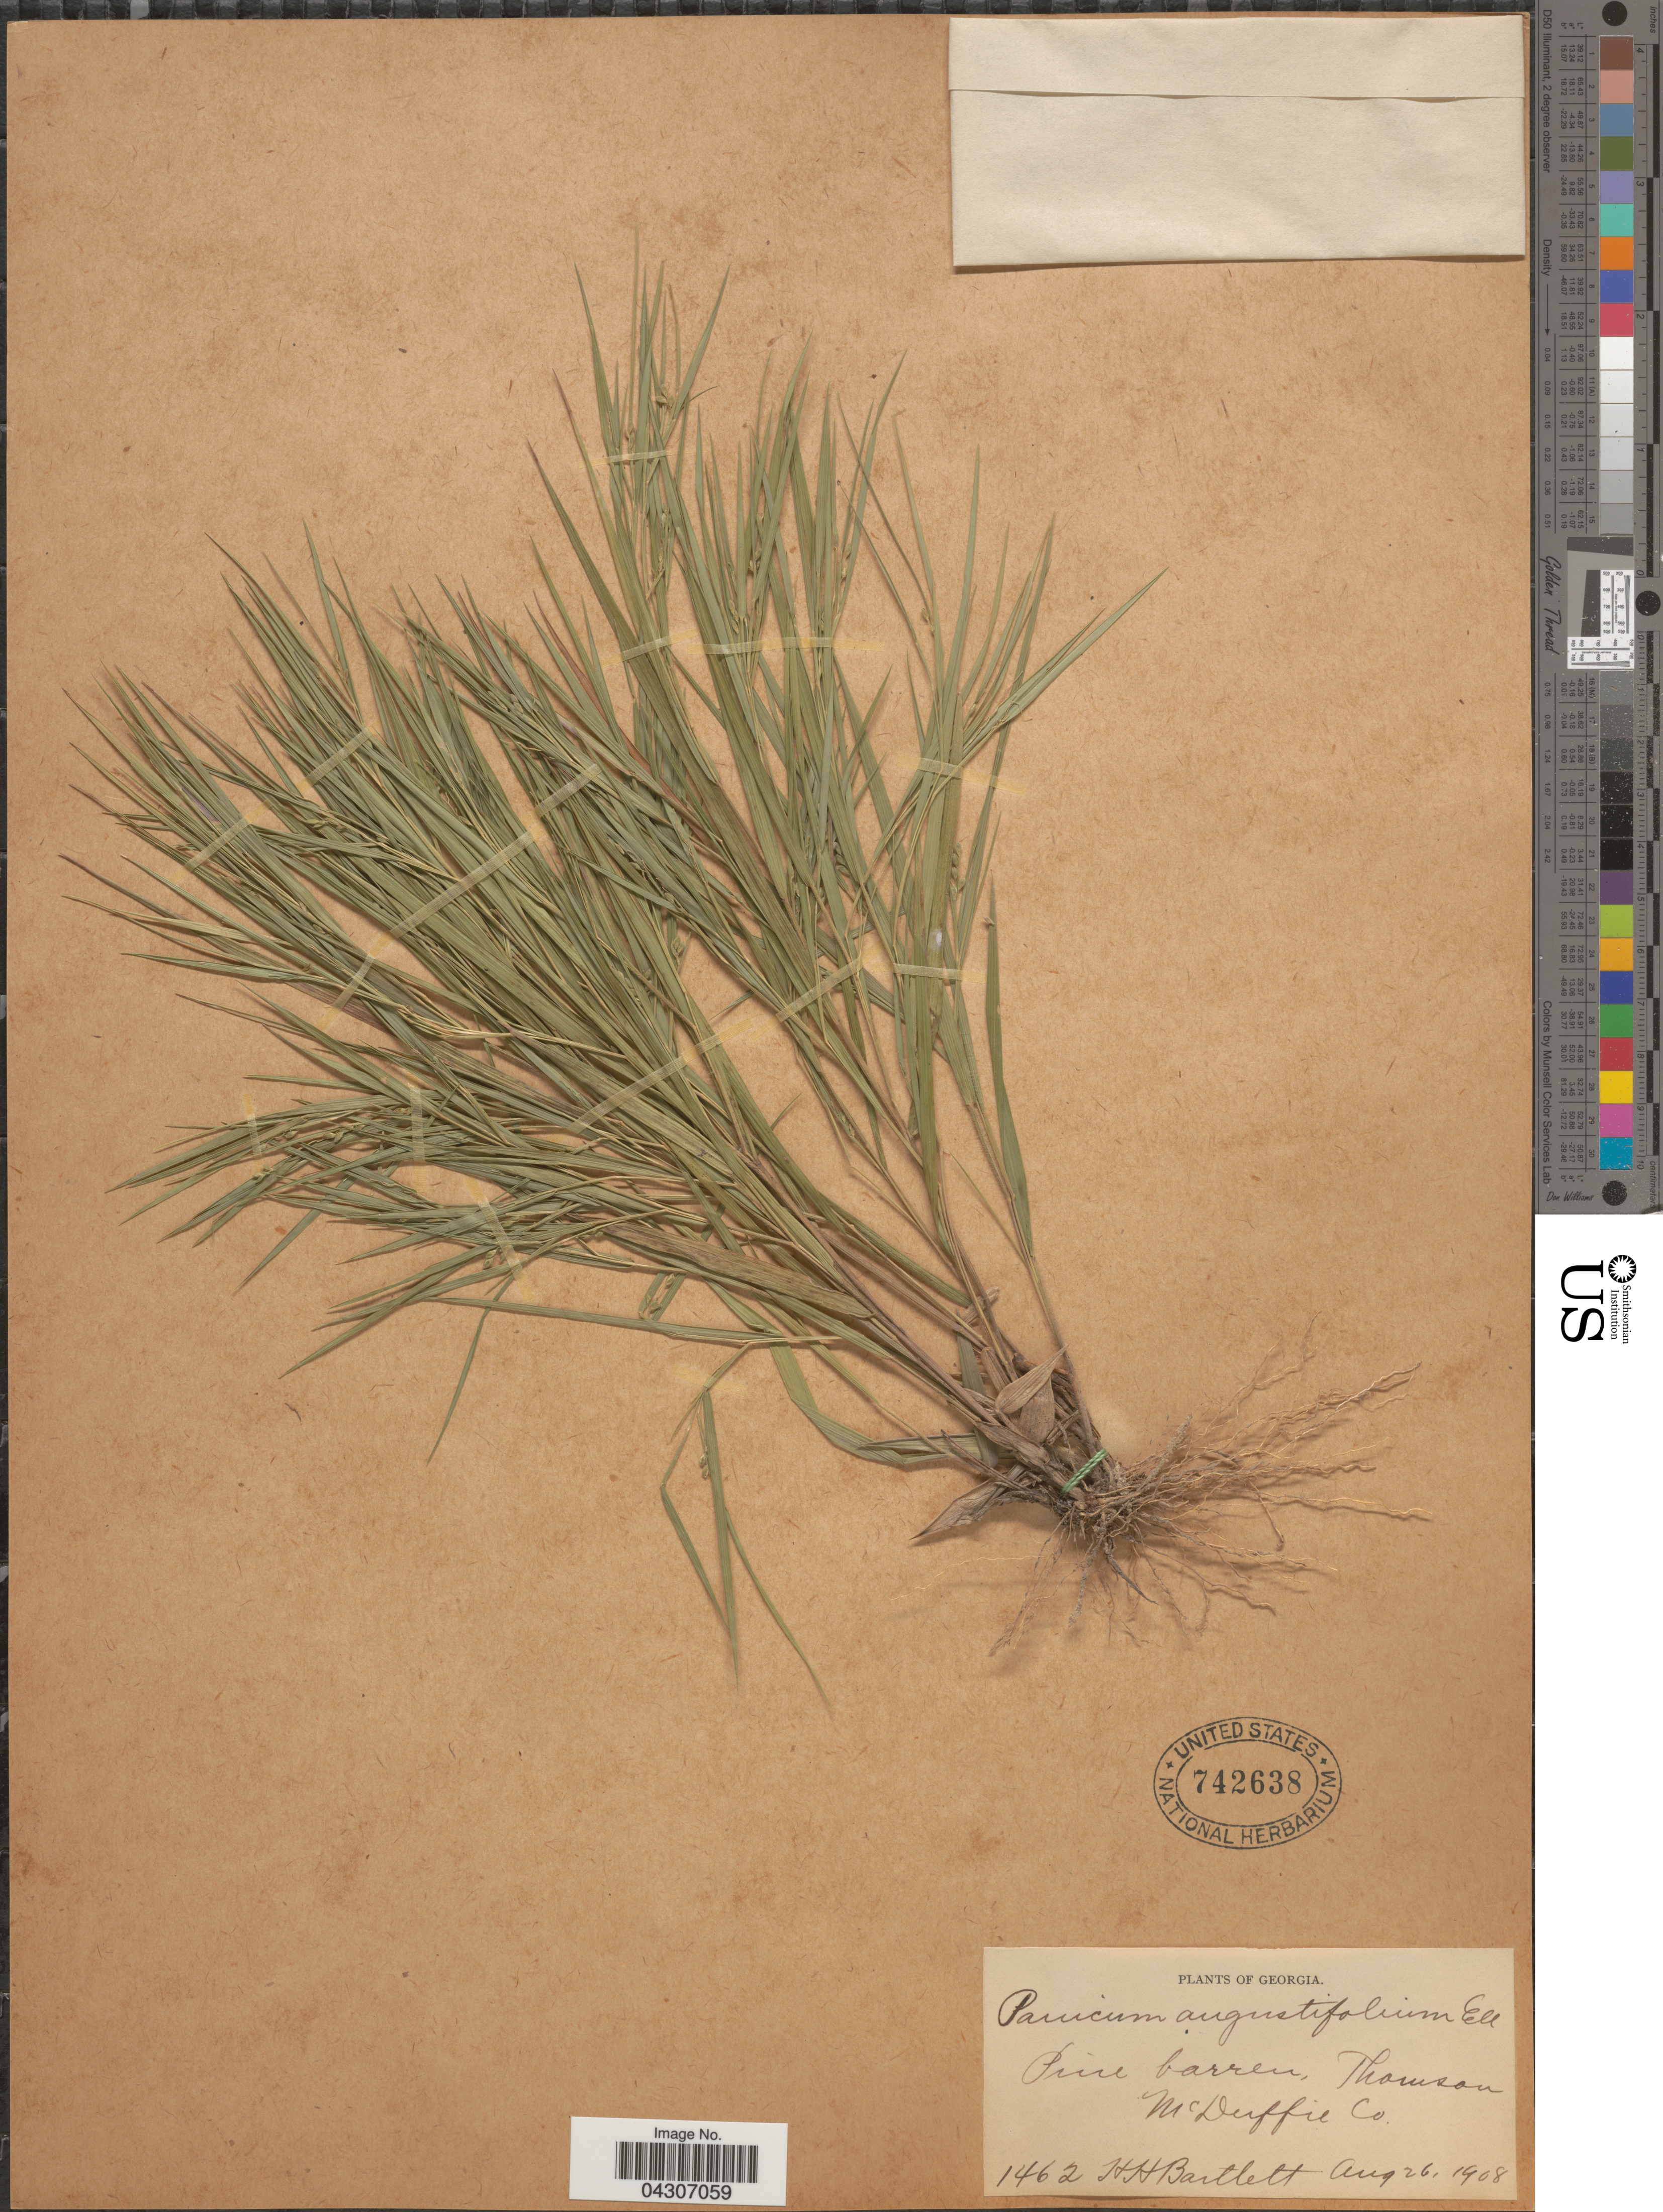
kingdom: Plantae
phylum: Tracheophyta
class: Liliopsida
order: Poales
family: Poaceae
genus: Dichanthelium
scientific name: Dichanthelium aciculare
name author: (Desv. ex Poir.) Gould & C.A. Clark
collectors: H. H. Bartlett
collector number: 1462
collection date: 1908-08-26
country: United States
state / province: Georgia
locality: Pine barren, Thomson McDuffie Co.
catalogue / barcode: US 742638